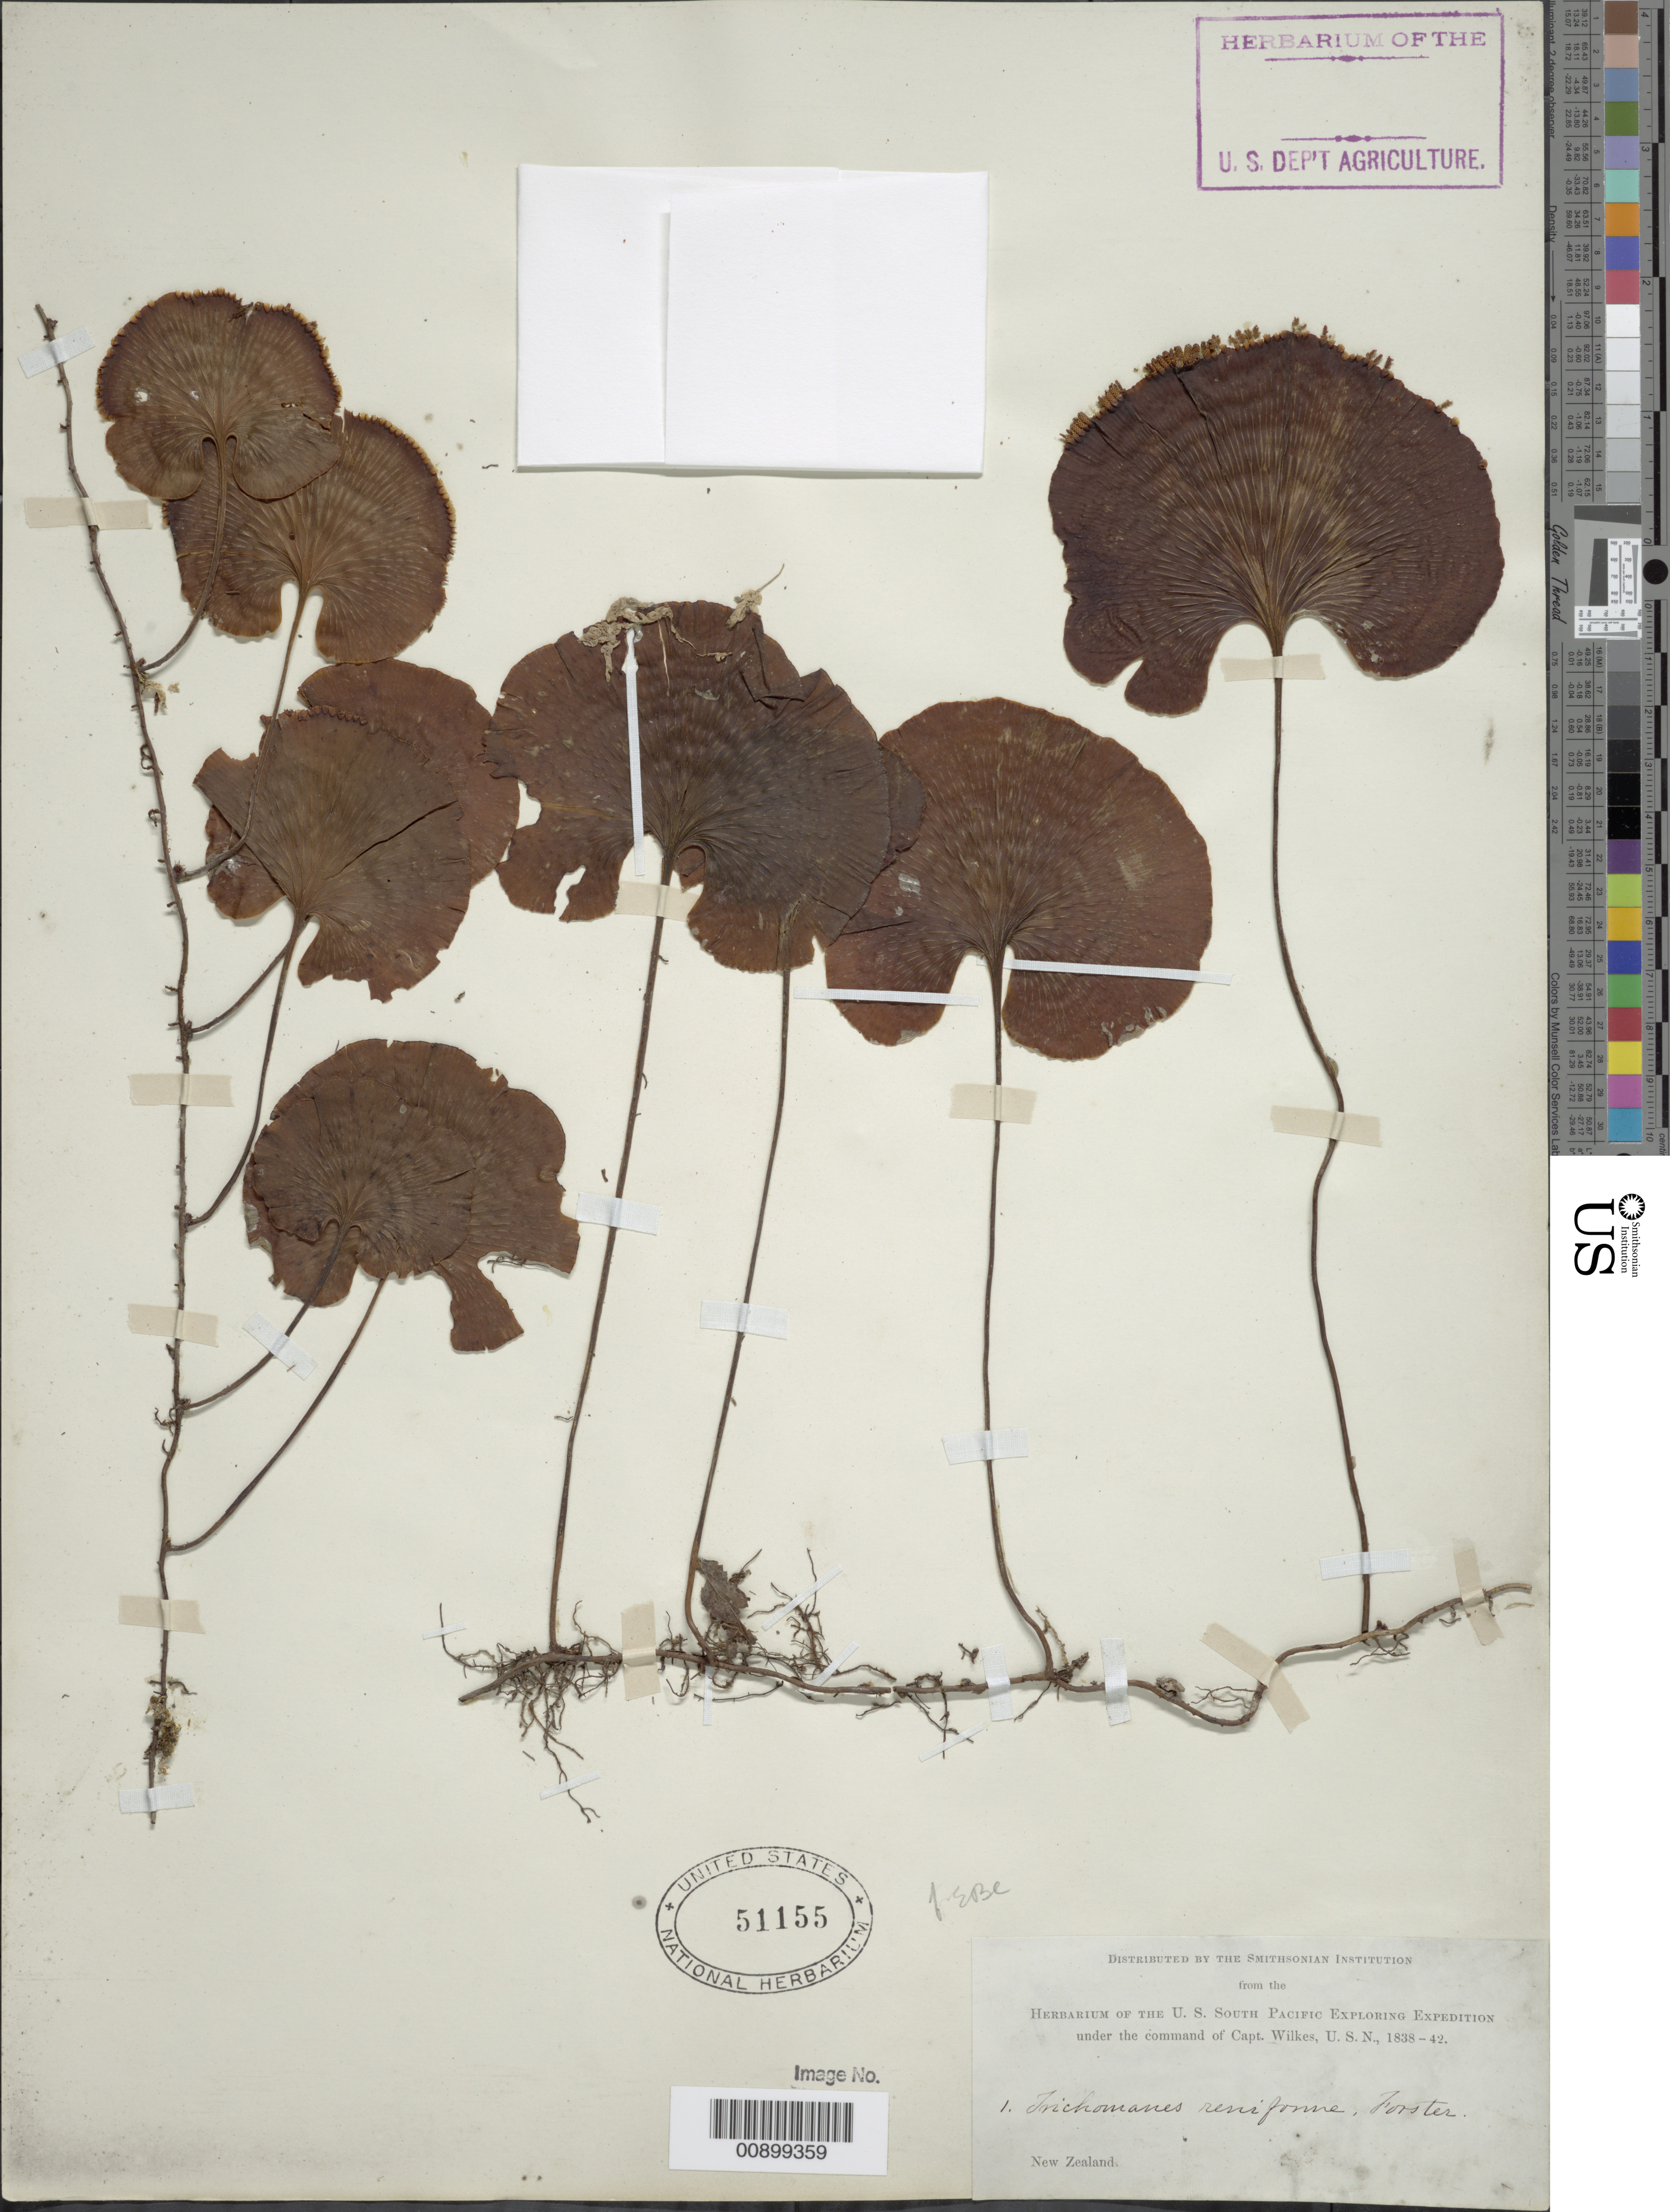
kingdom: Plantae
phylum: Tracheophyta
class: Polypodiopsida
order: Hymenophyllales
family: Hymenophyllaceae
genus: Hymenophyllum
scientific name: Hymenophyllum nephrophyllum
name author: Ebihara & K. Iwats.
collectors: Wilkes Explor. Exped.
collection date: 1838/1842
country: New Zealand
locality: New Zealand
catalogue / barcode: US 51155